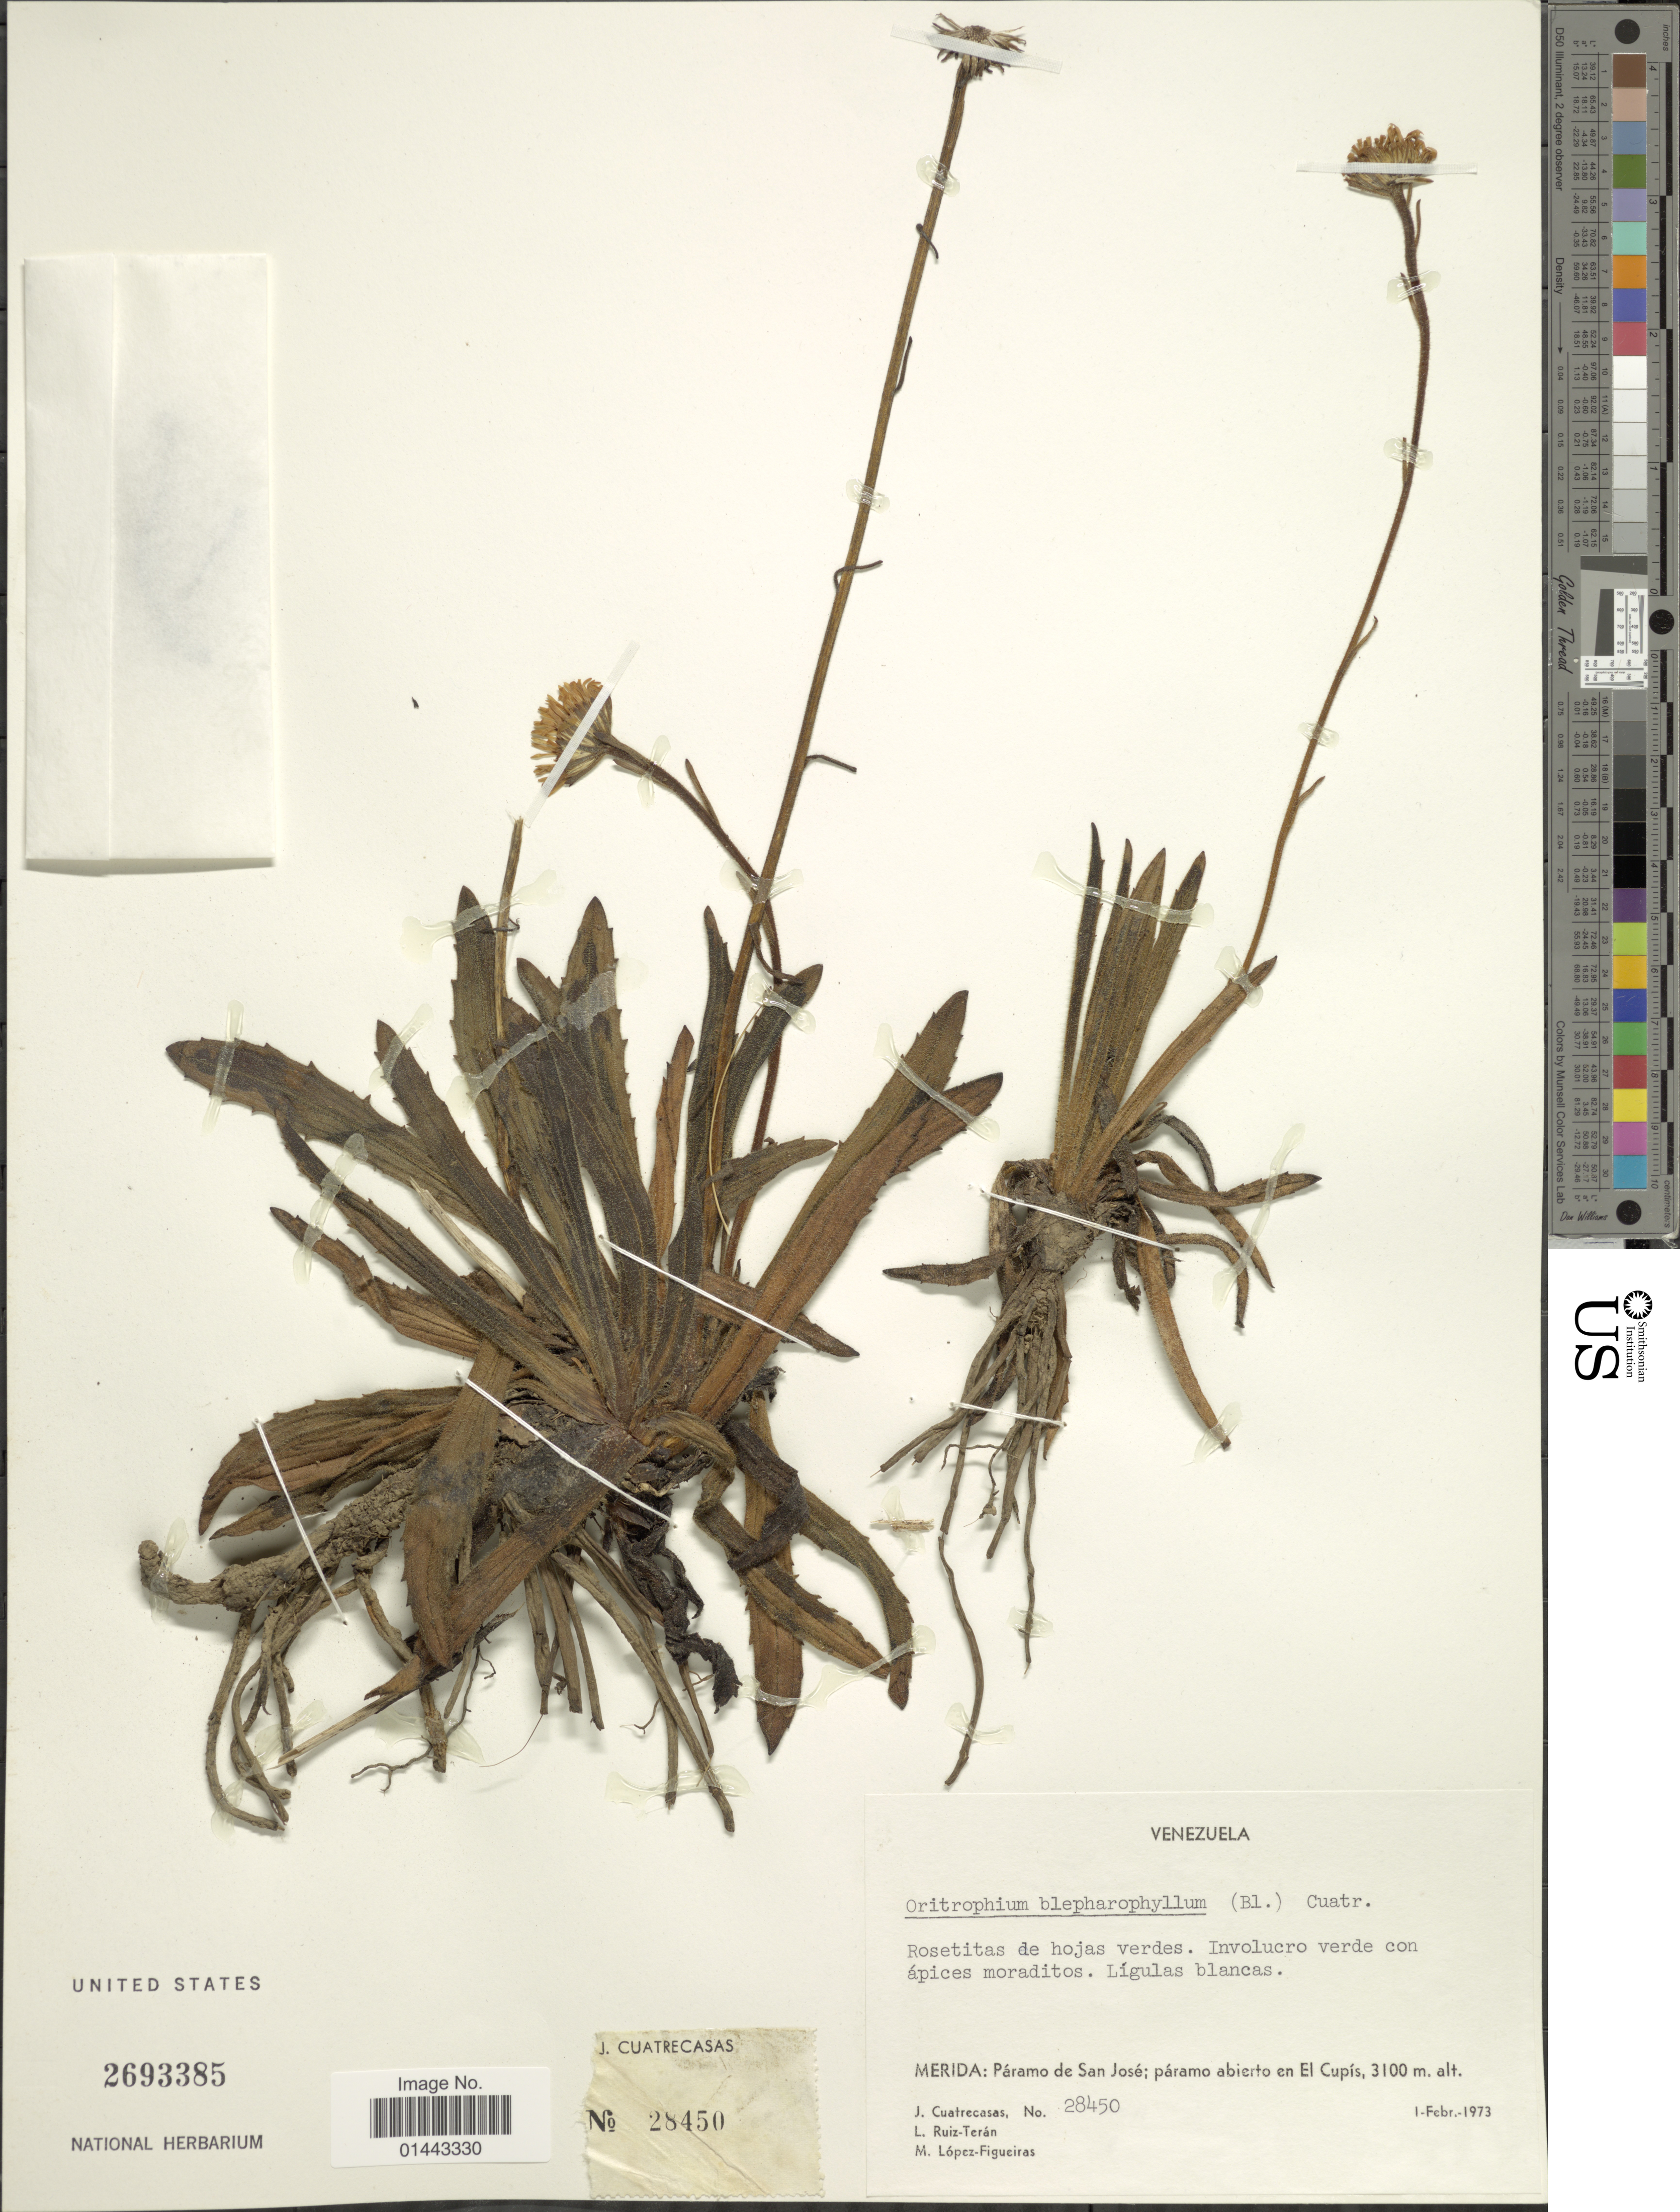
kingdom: Plantae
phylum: Tracheophyta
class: Magnoliopsida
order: Asterales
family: Asteraceae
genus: Oritrophium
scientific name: Oritrophium blepharophyllum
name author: (S.F. Blake) Cuatrec.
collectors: J. Cuatrecasas, L. E. Ruíz-Terán & M. López Figueiras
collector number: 28450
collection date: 1973-02-01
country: Venezuela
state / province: Mérida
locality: Paramo de San Jose; paramo abierto en El Cupis.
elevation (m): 3100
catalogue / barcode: US 2693385